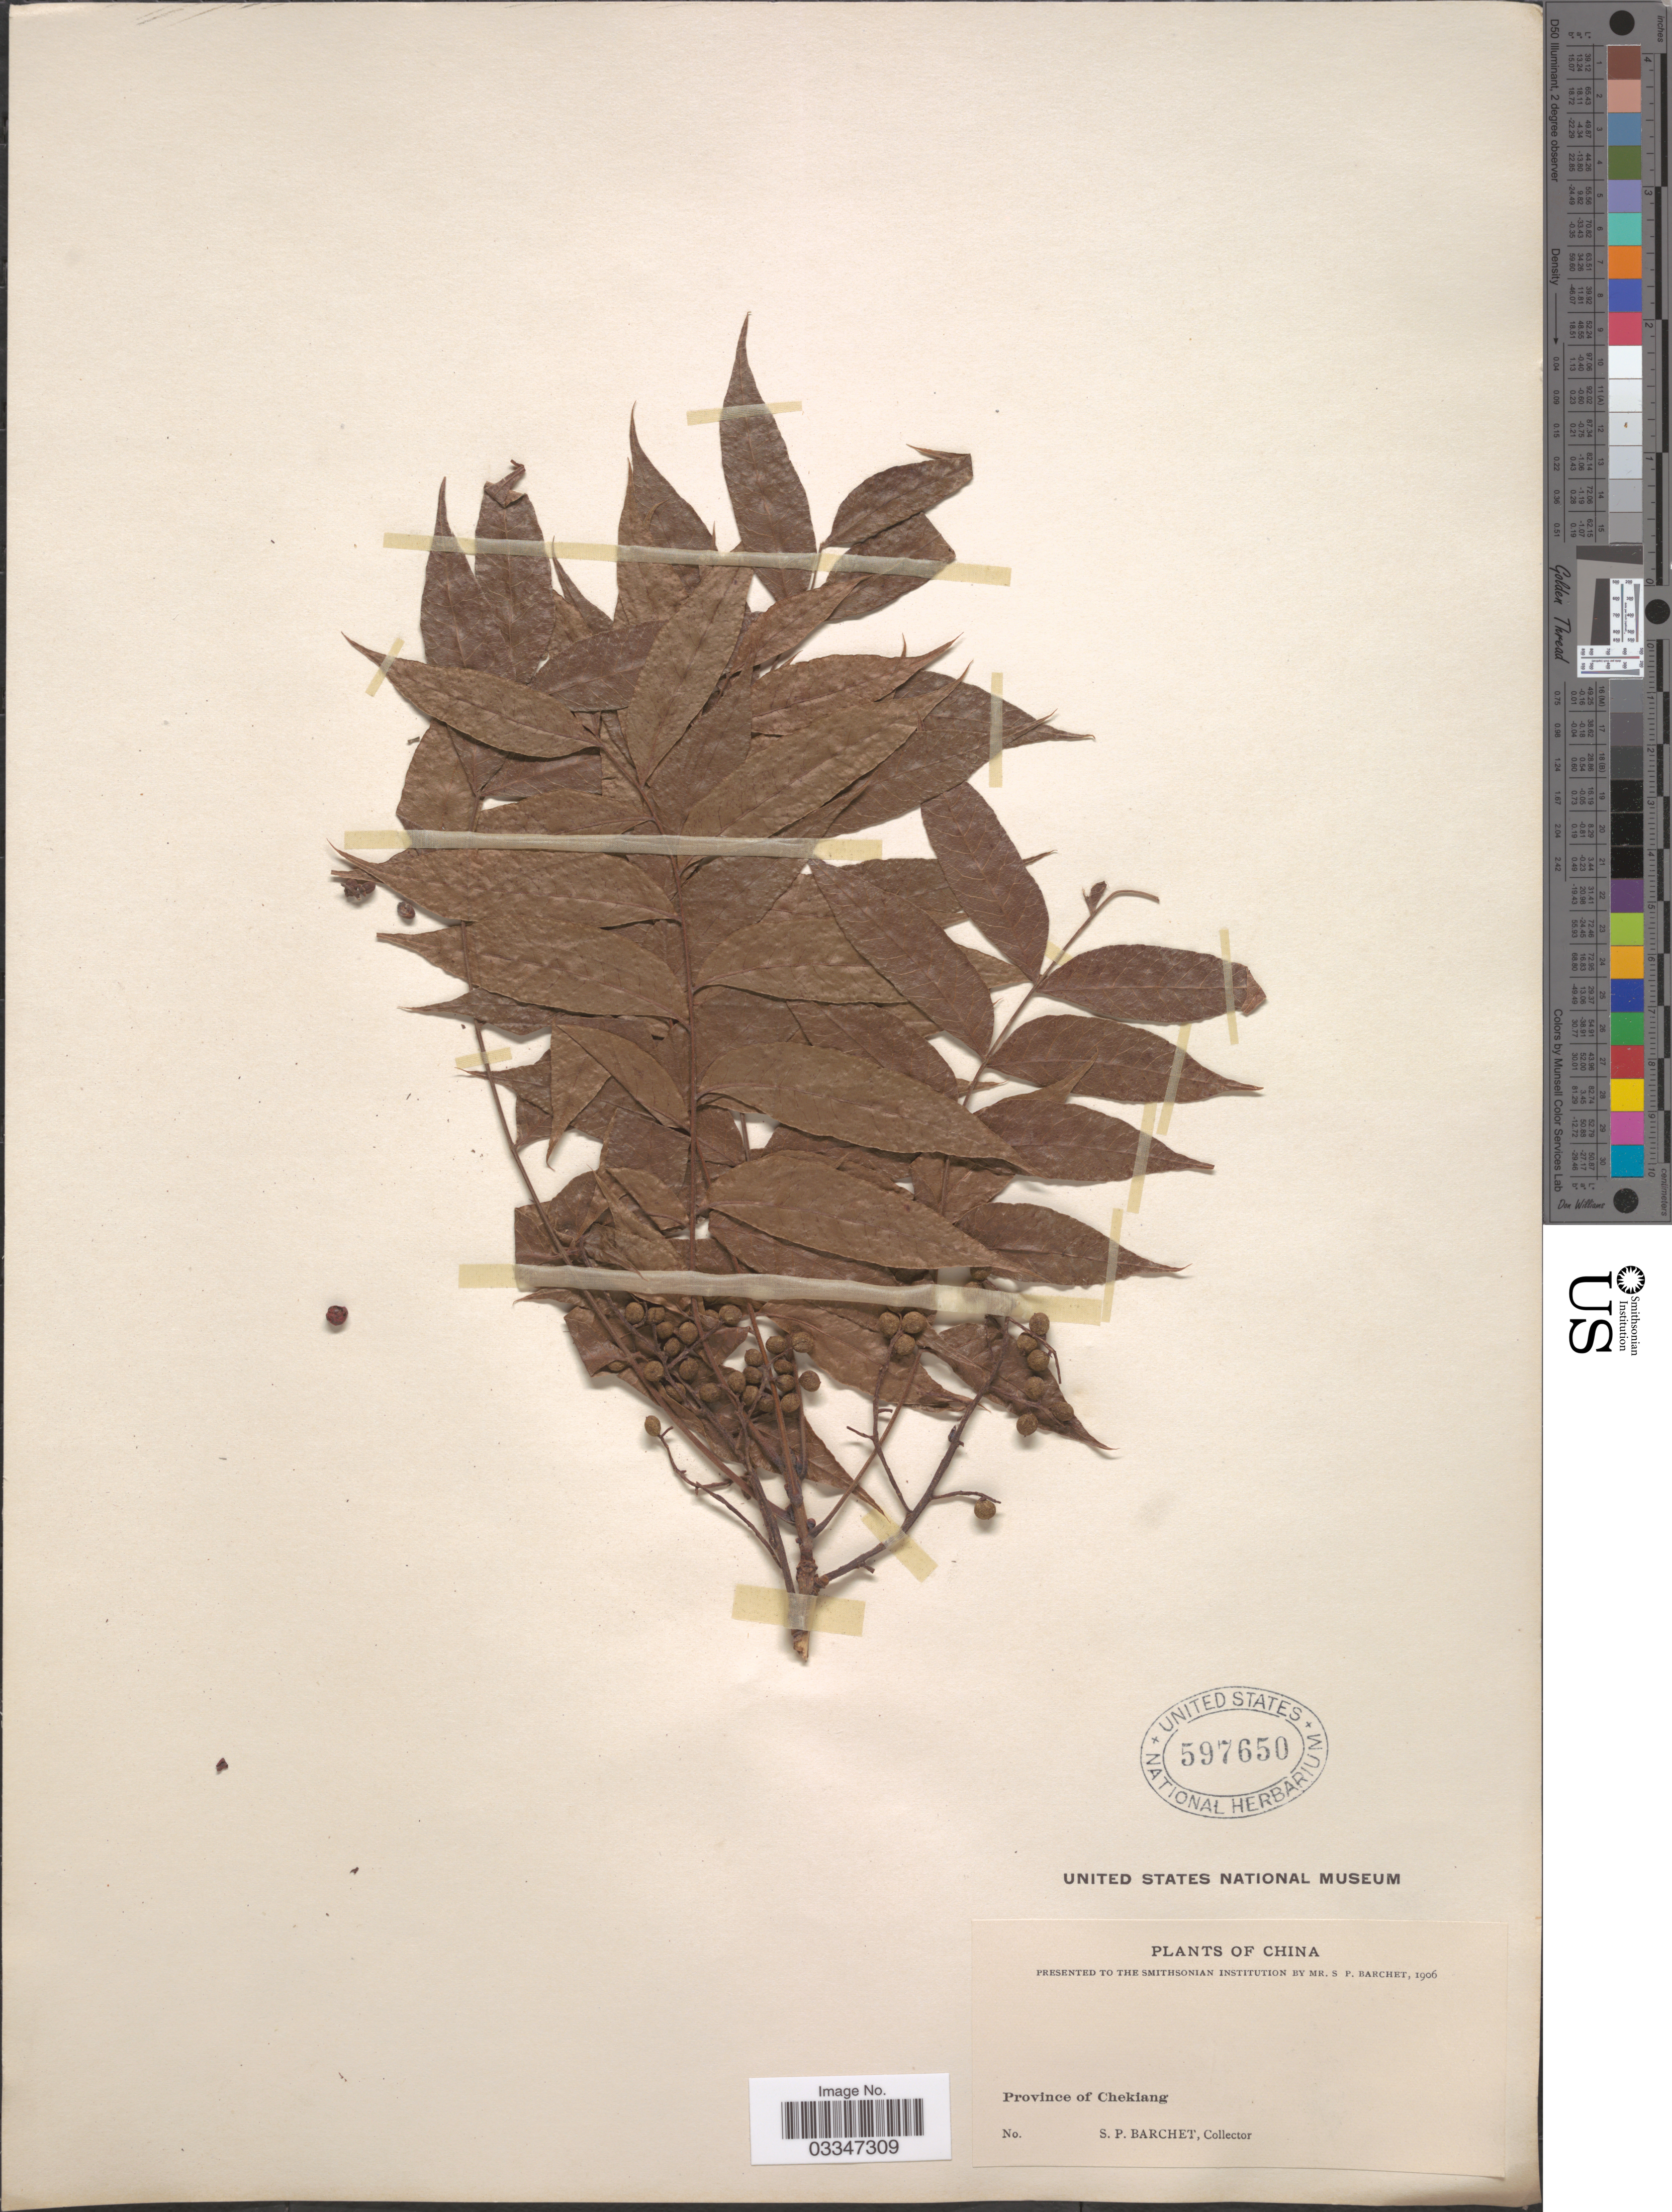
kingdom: Plantae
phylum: Tracheophyta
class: Magnoliopsida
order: Sapindales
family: Anacardiaceae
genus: Rhus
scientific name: Rhus sp.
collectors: S. P. Barchet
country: China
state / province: Zhejiang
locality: Province of Chekiang.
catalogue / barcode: US 597650